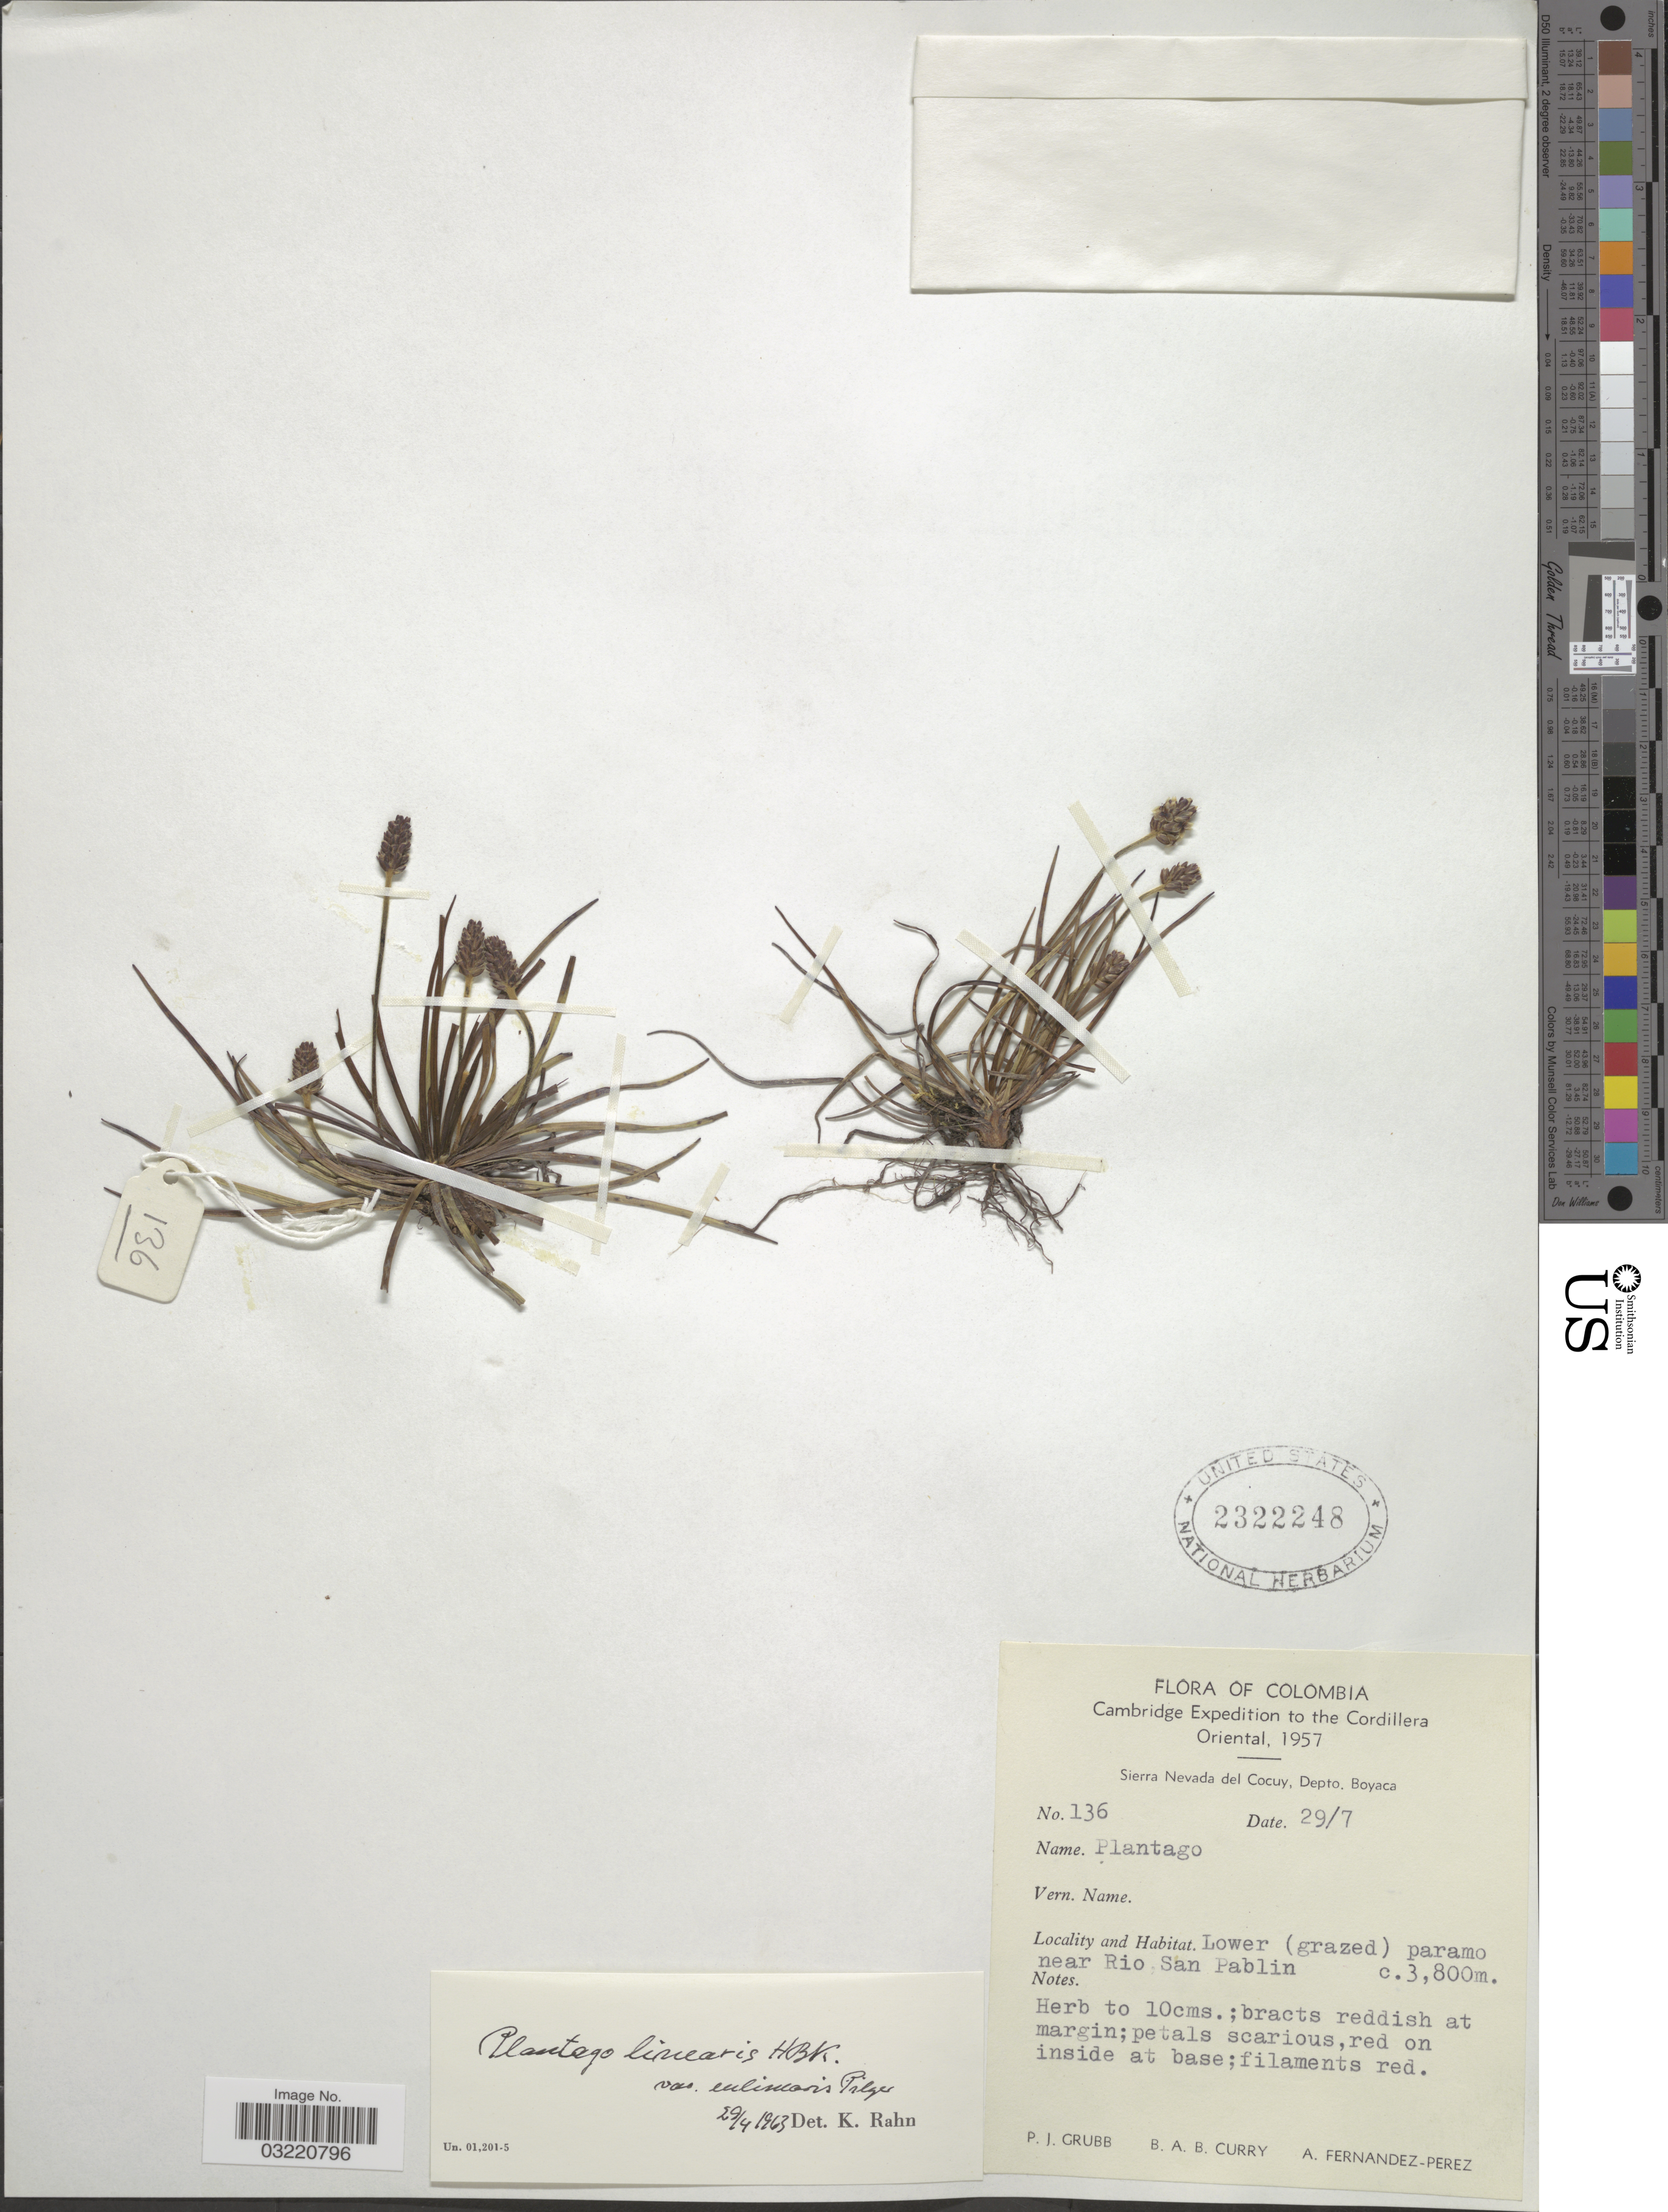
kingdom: Plantae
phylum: Tracheophyta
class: Magnoliopsida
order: Lamiales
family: Plantaginaceae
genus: Plantago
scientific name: Plantago linearis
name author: Kunth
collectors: P. J. Grubb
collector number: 136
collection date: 1957-07-29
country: Colombia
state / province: Boyacá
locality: The Cordillera Oriental. Sierra Nevada del Cocuy, Depto. Boyaca. Lower (grazed) paramo near Rio San Pablin.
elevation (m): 3800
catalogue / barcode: US 2322248